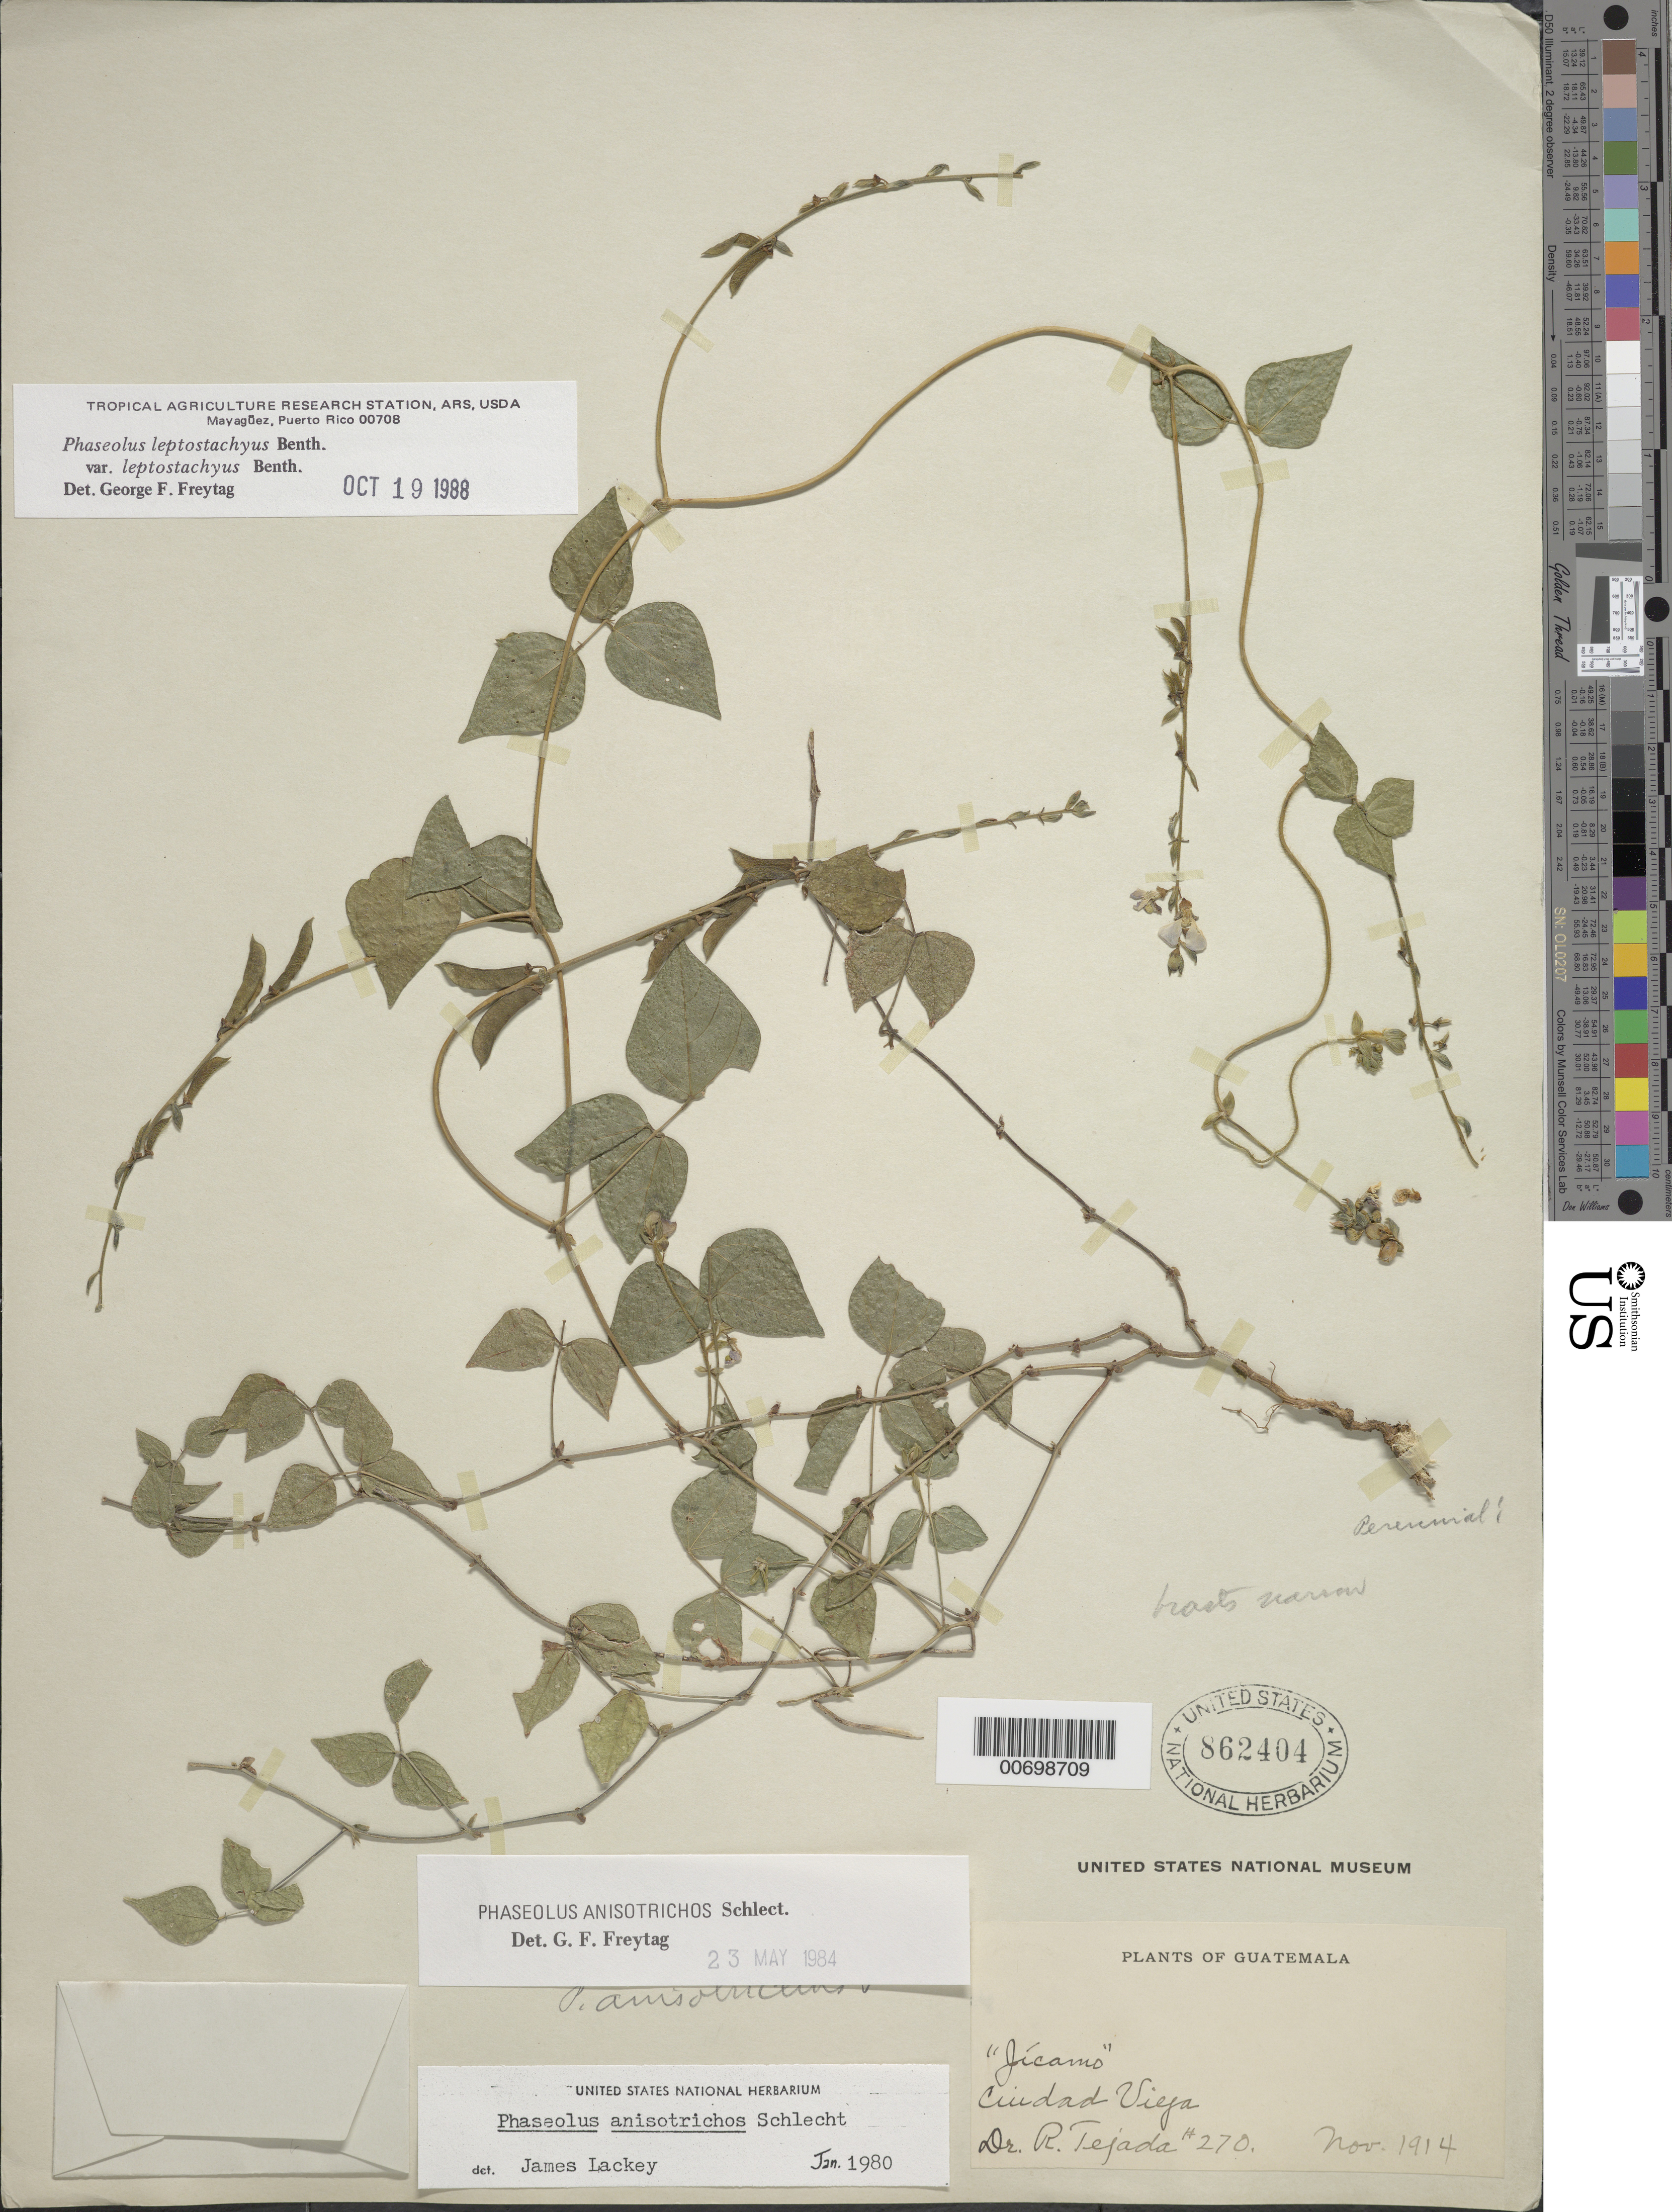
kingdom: Plantae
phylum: Tracheophyta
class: Magnoliopsida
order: Fabales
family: Fabaceae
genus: Phaseolus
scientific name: Phaseolus leptostachyus var. leptostachyus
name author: Benth.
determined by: Freytag, G. F.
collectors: R. Tejada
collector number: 270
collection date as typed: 1914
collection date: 1914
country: Guatemala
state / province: Sacatepéquez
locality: Ciudad Vieja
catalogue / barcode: US 862404